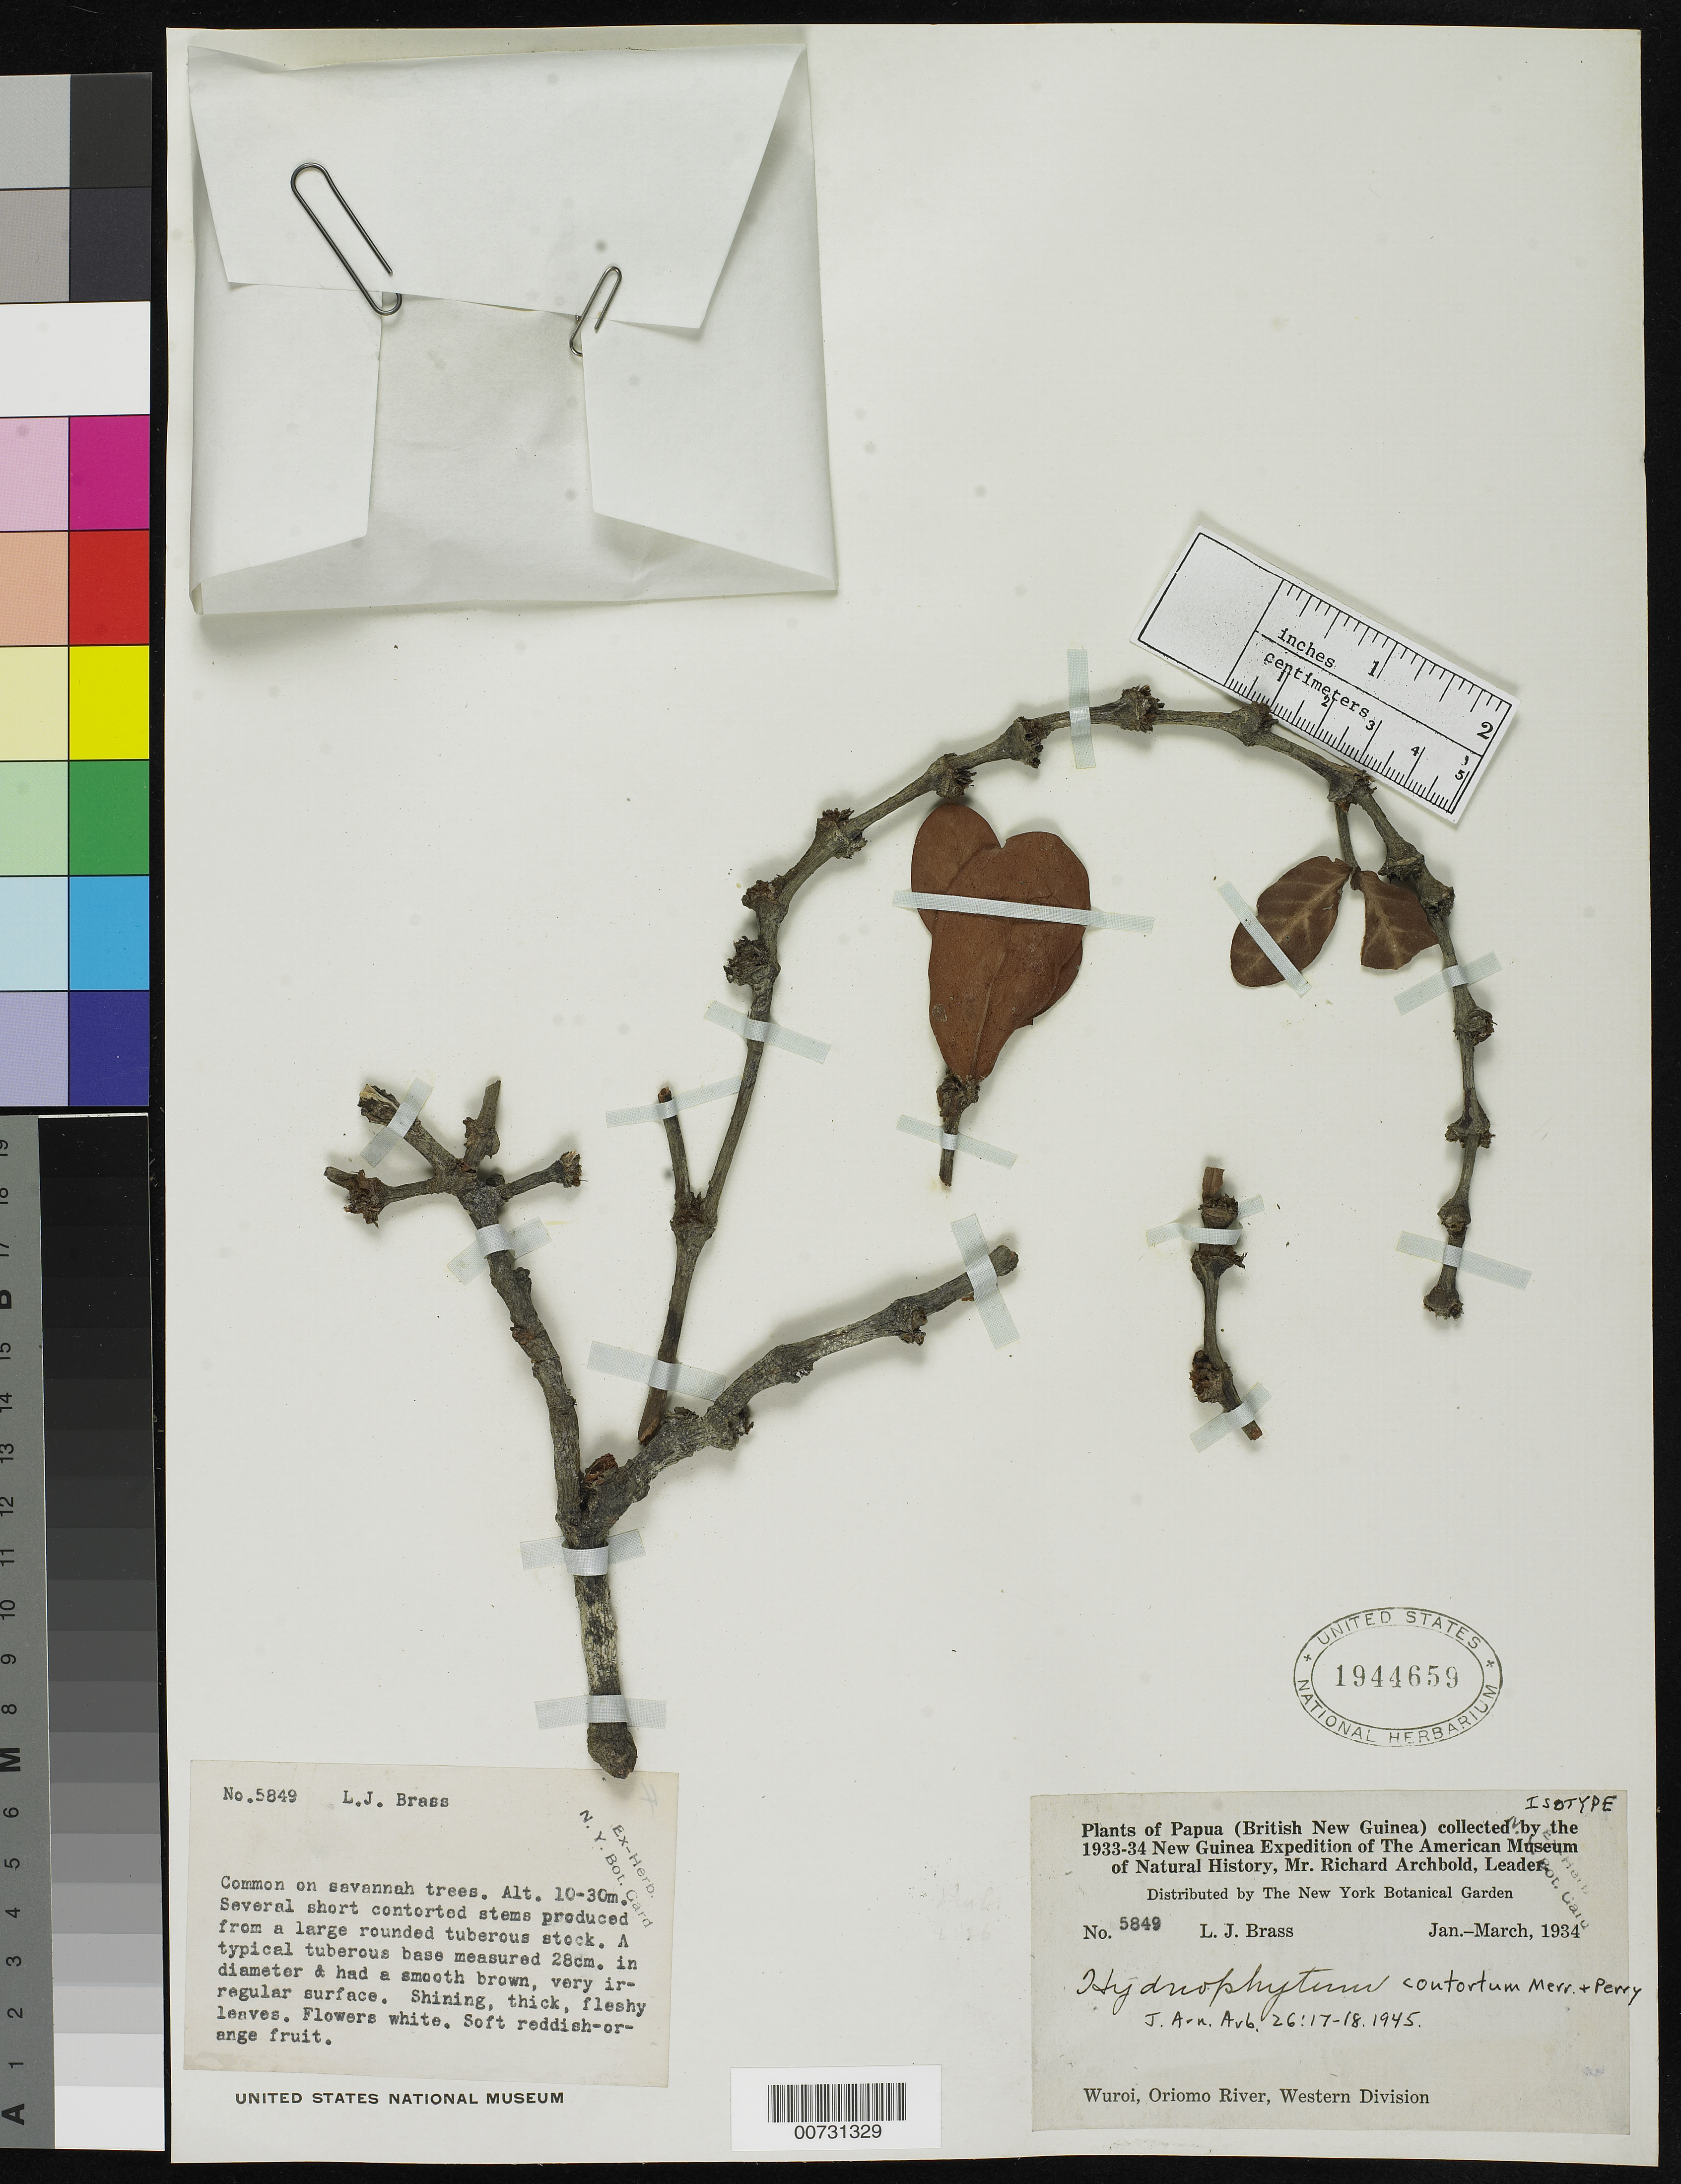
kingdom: Plantae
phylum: Tracheophyta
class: Magnoliopsida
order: Gentianales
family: Rubiaceae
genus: Hydnophytum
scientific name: Hydnophytum contortum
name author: Merr. & L.M. Perry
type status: Isotype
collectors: L. J. Brass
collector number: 5849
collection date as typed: Jan 1934 to Mar 1934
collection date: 1934-01/1934-03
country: Papua New Guinea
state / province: Western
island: New Guinea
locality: Wuroi, Oriomo River, Western Division.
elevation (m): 10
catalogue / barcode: US 1944659